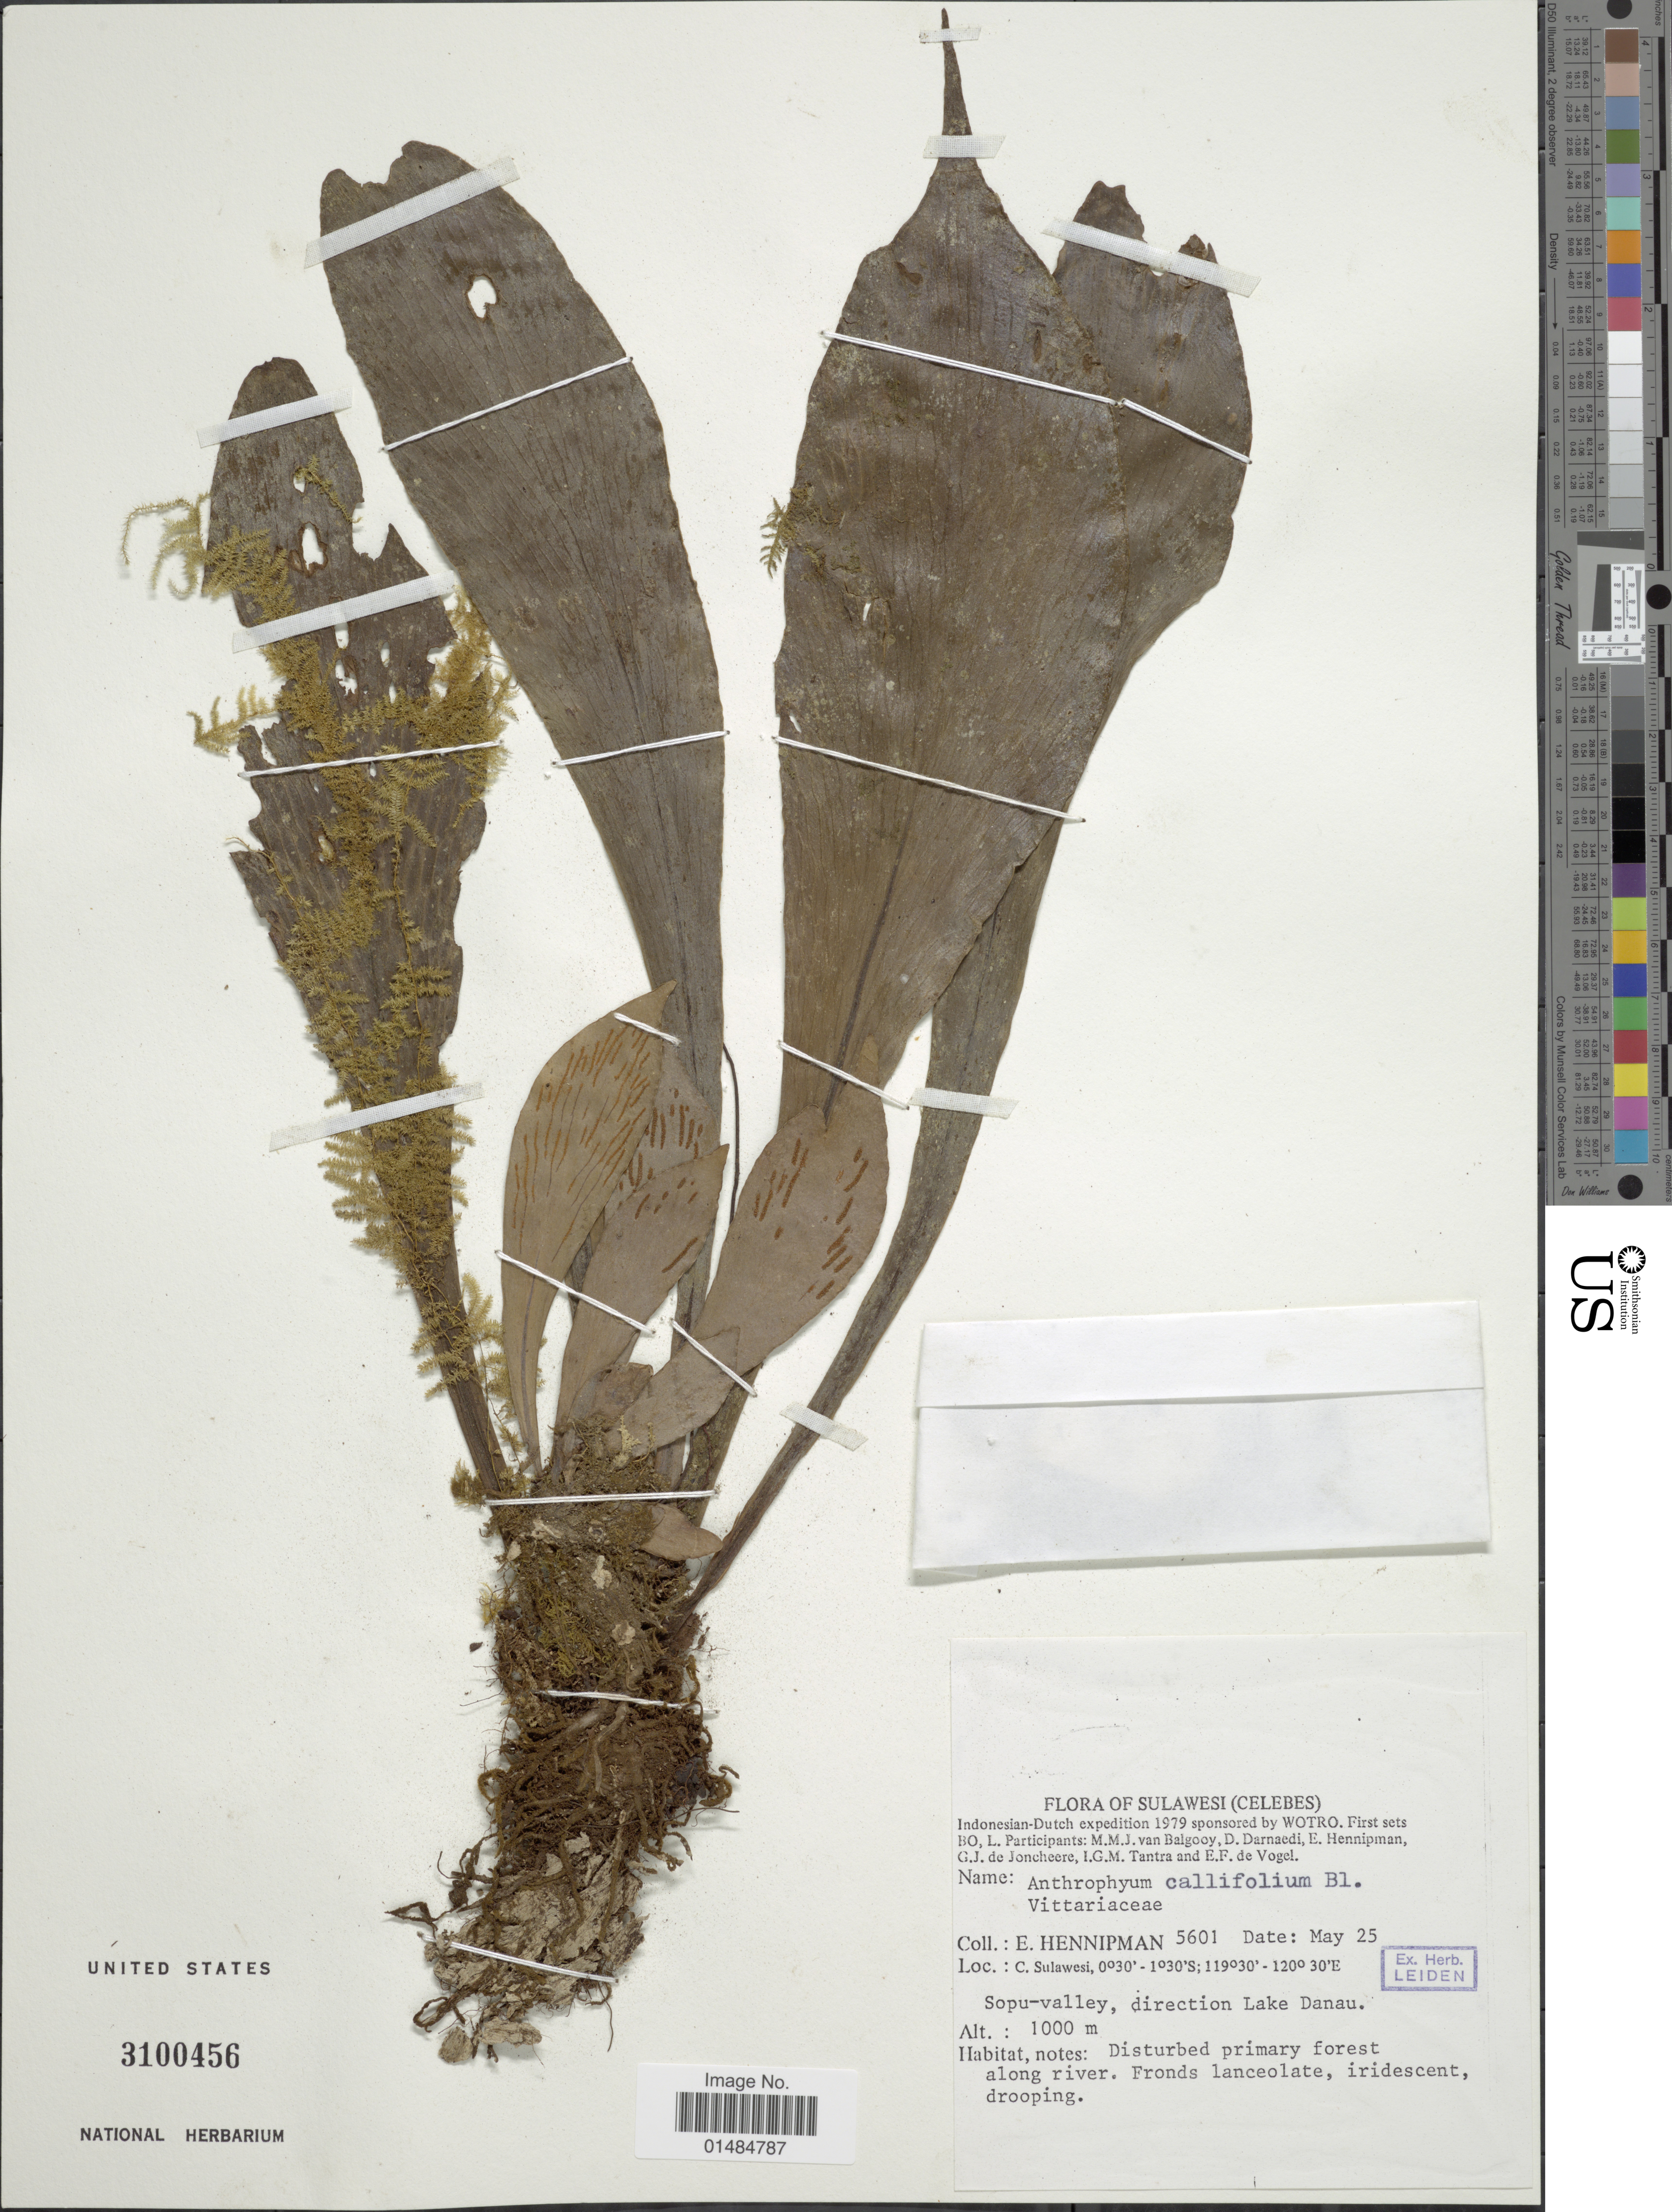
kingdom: Plantae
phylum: Tracheophyta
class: Polypodiopsida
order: Polypodiales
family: Pteridaceae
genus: Antrophyum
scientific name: Antrophyum callifolium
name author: Blume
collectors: E. Hennipman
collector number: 5601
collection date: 1979-05-25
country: Indonesia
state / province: Sulawesi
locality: Sulawesi (Celebes), C. Sulawesi, Sopu-Valley, direction Lake Danau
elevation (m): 1000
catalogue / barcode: US 3100456